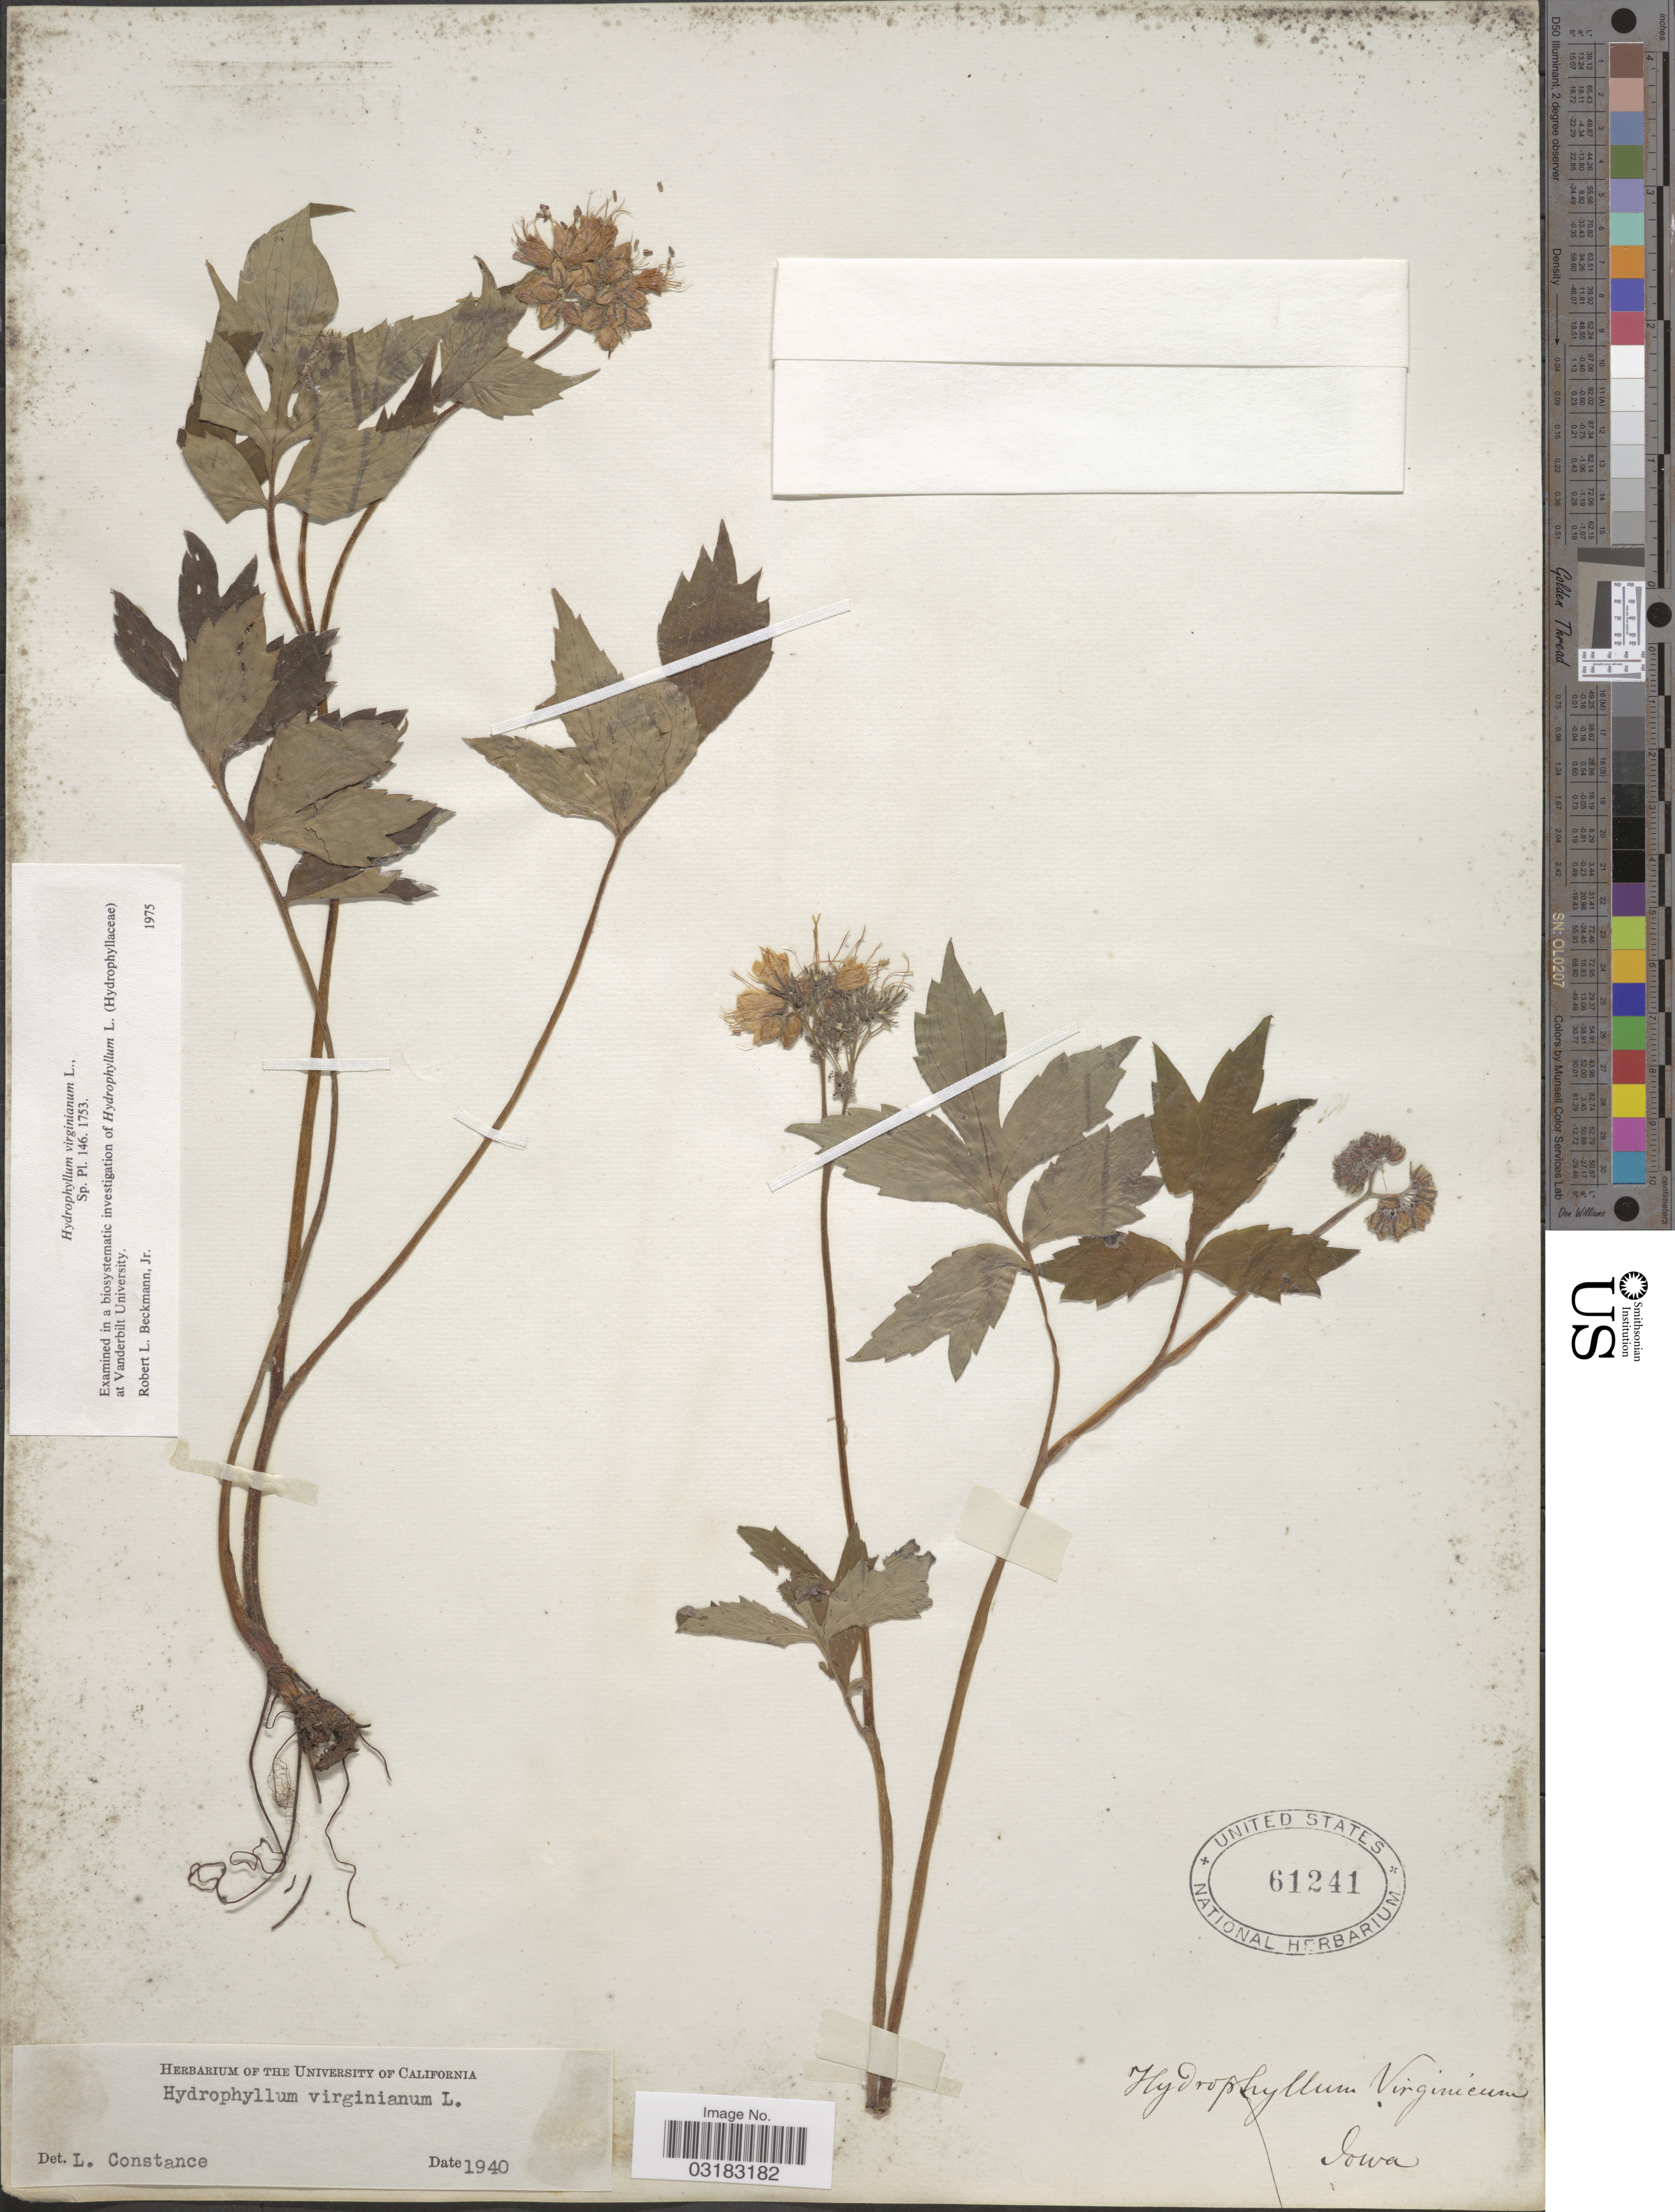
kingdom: Plantae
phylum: Tracheophyta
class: Magnoliopsida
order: Boraginales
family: Hydrophyllaceae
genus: Hydrophyllum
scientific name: Hydrophyllum virginianum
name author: L.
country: United States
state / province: Iowa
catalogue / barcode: US 61241